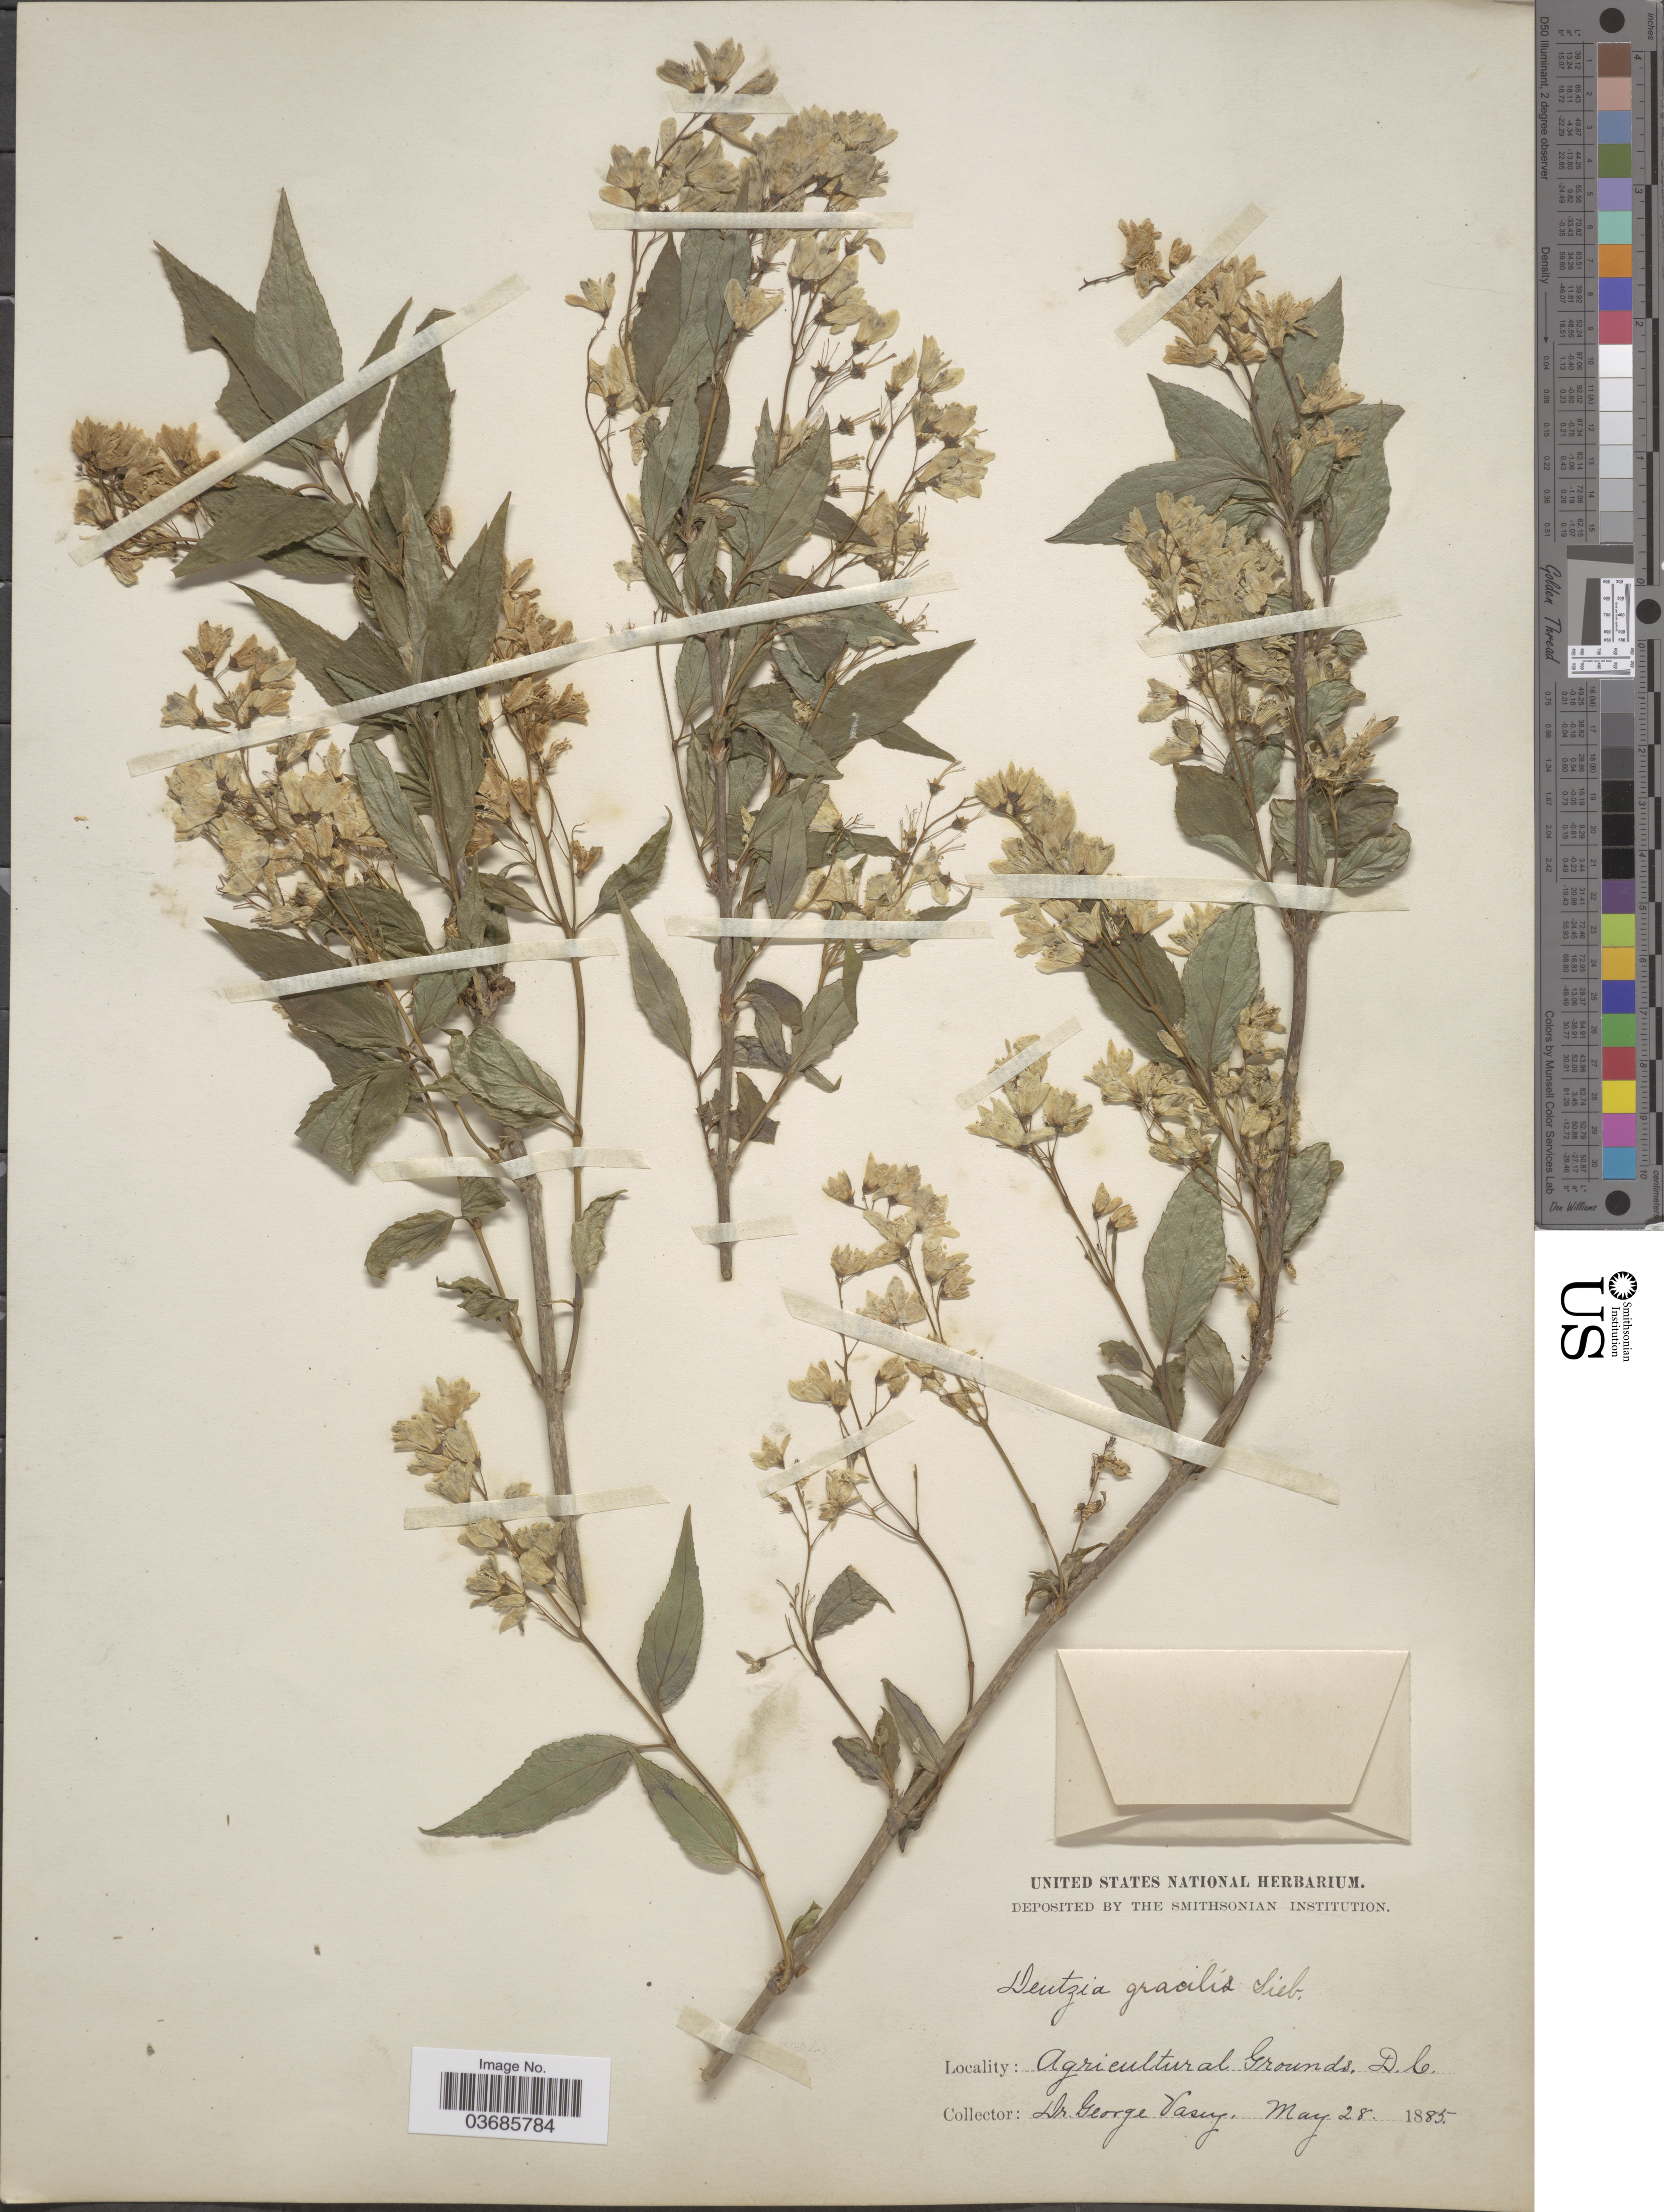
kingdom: Plantae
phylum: Tracheophyta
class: Magnoliopsida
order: Cornales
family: Hydrangeaceae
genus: Deutzia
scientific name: Deutzia gracilis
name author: Siebold & Zucc.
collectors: G. R. Vasey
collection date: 1885-05-28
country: United States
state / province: District of Columbia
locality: Agricultural Grounds.